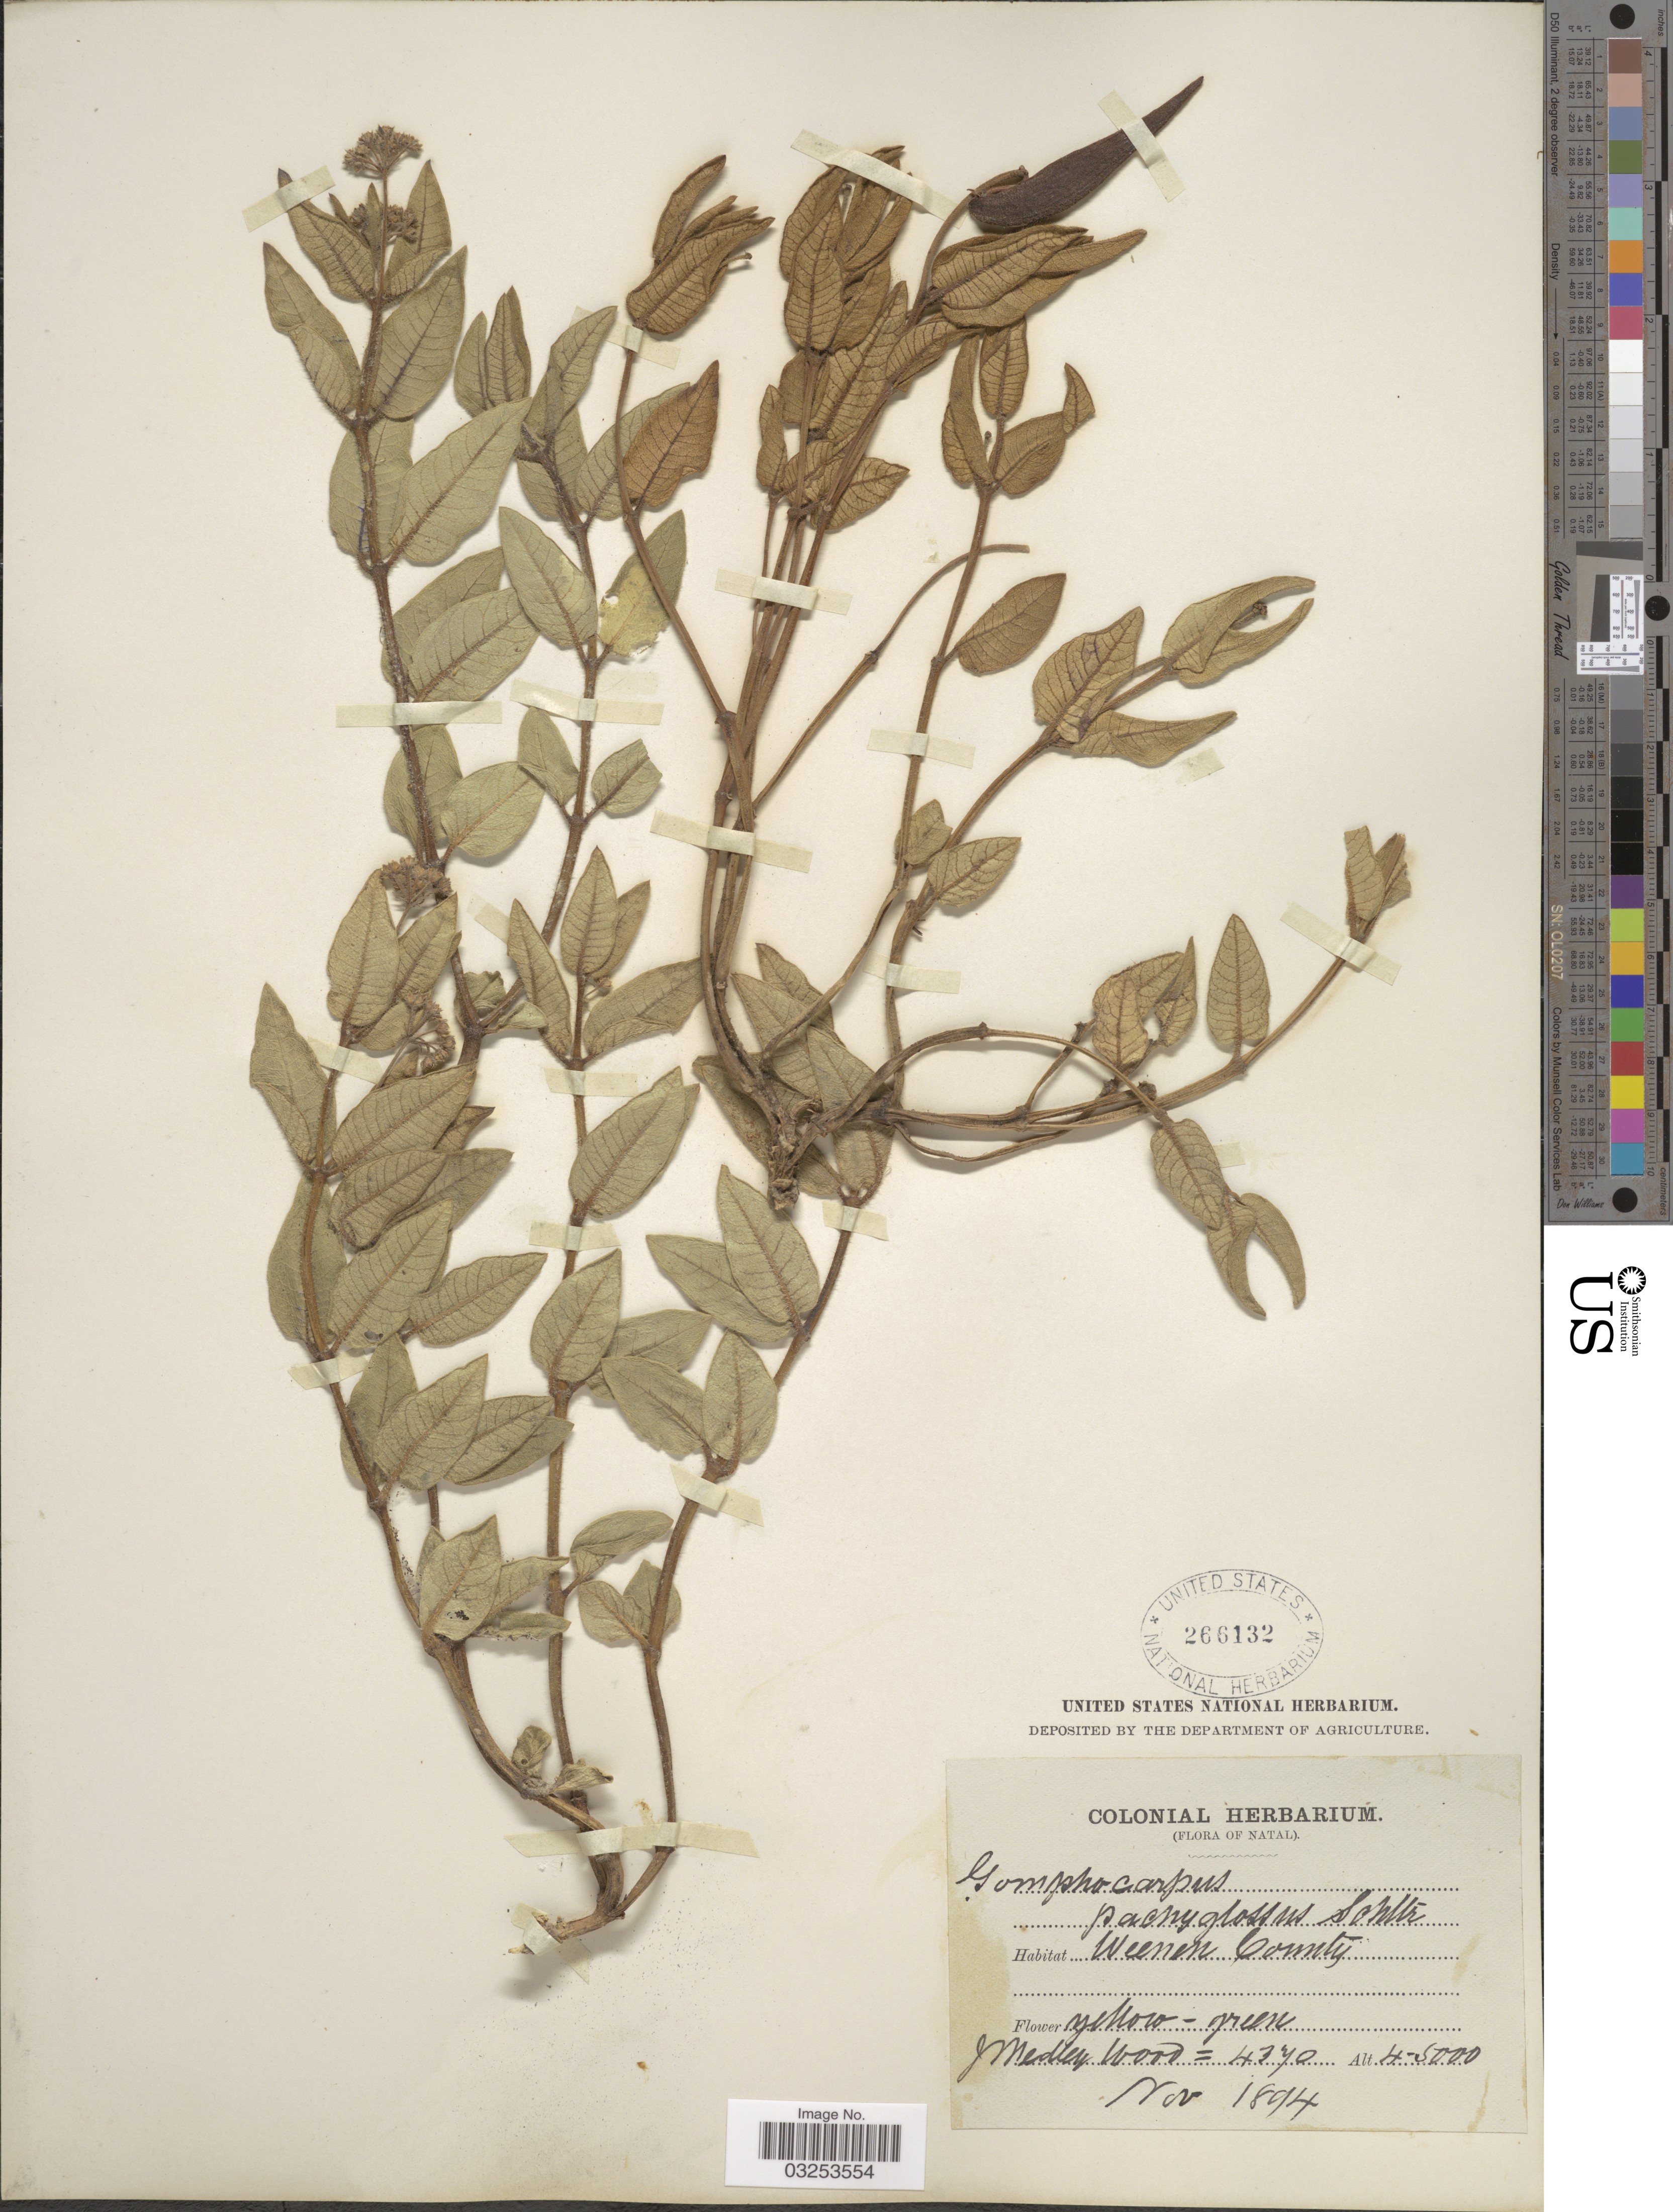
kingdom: Plantae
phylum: Tracheophyta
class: Magnoliopsida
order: Gentianales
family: Apocynaceae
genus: Pachycarpus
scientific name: Pachycarpus pachyglossus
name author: Goyder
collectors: J. Medley Wood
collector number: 4370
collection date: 1894-11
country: South Africa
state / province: KwaZulu-Natal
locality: Natal. Weenen County.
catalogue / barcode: US 266132